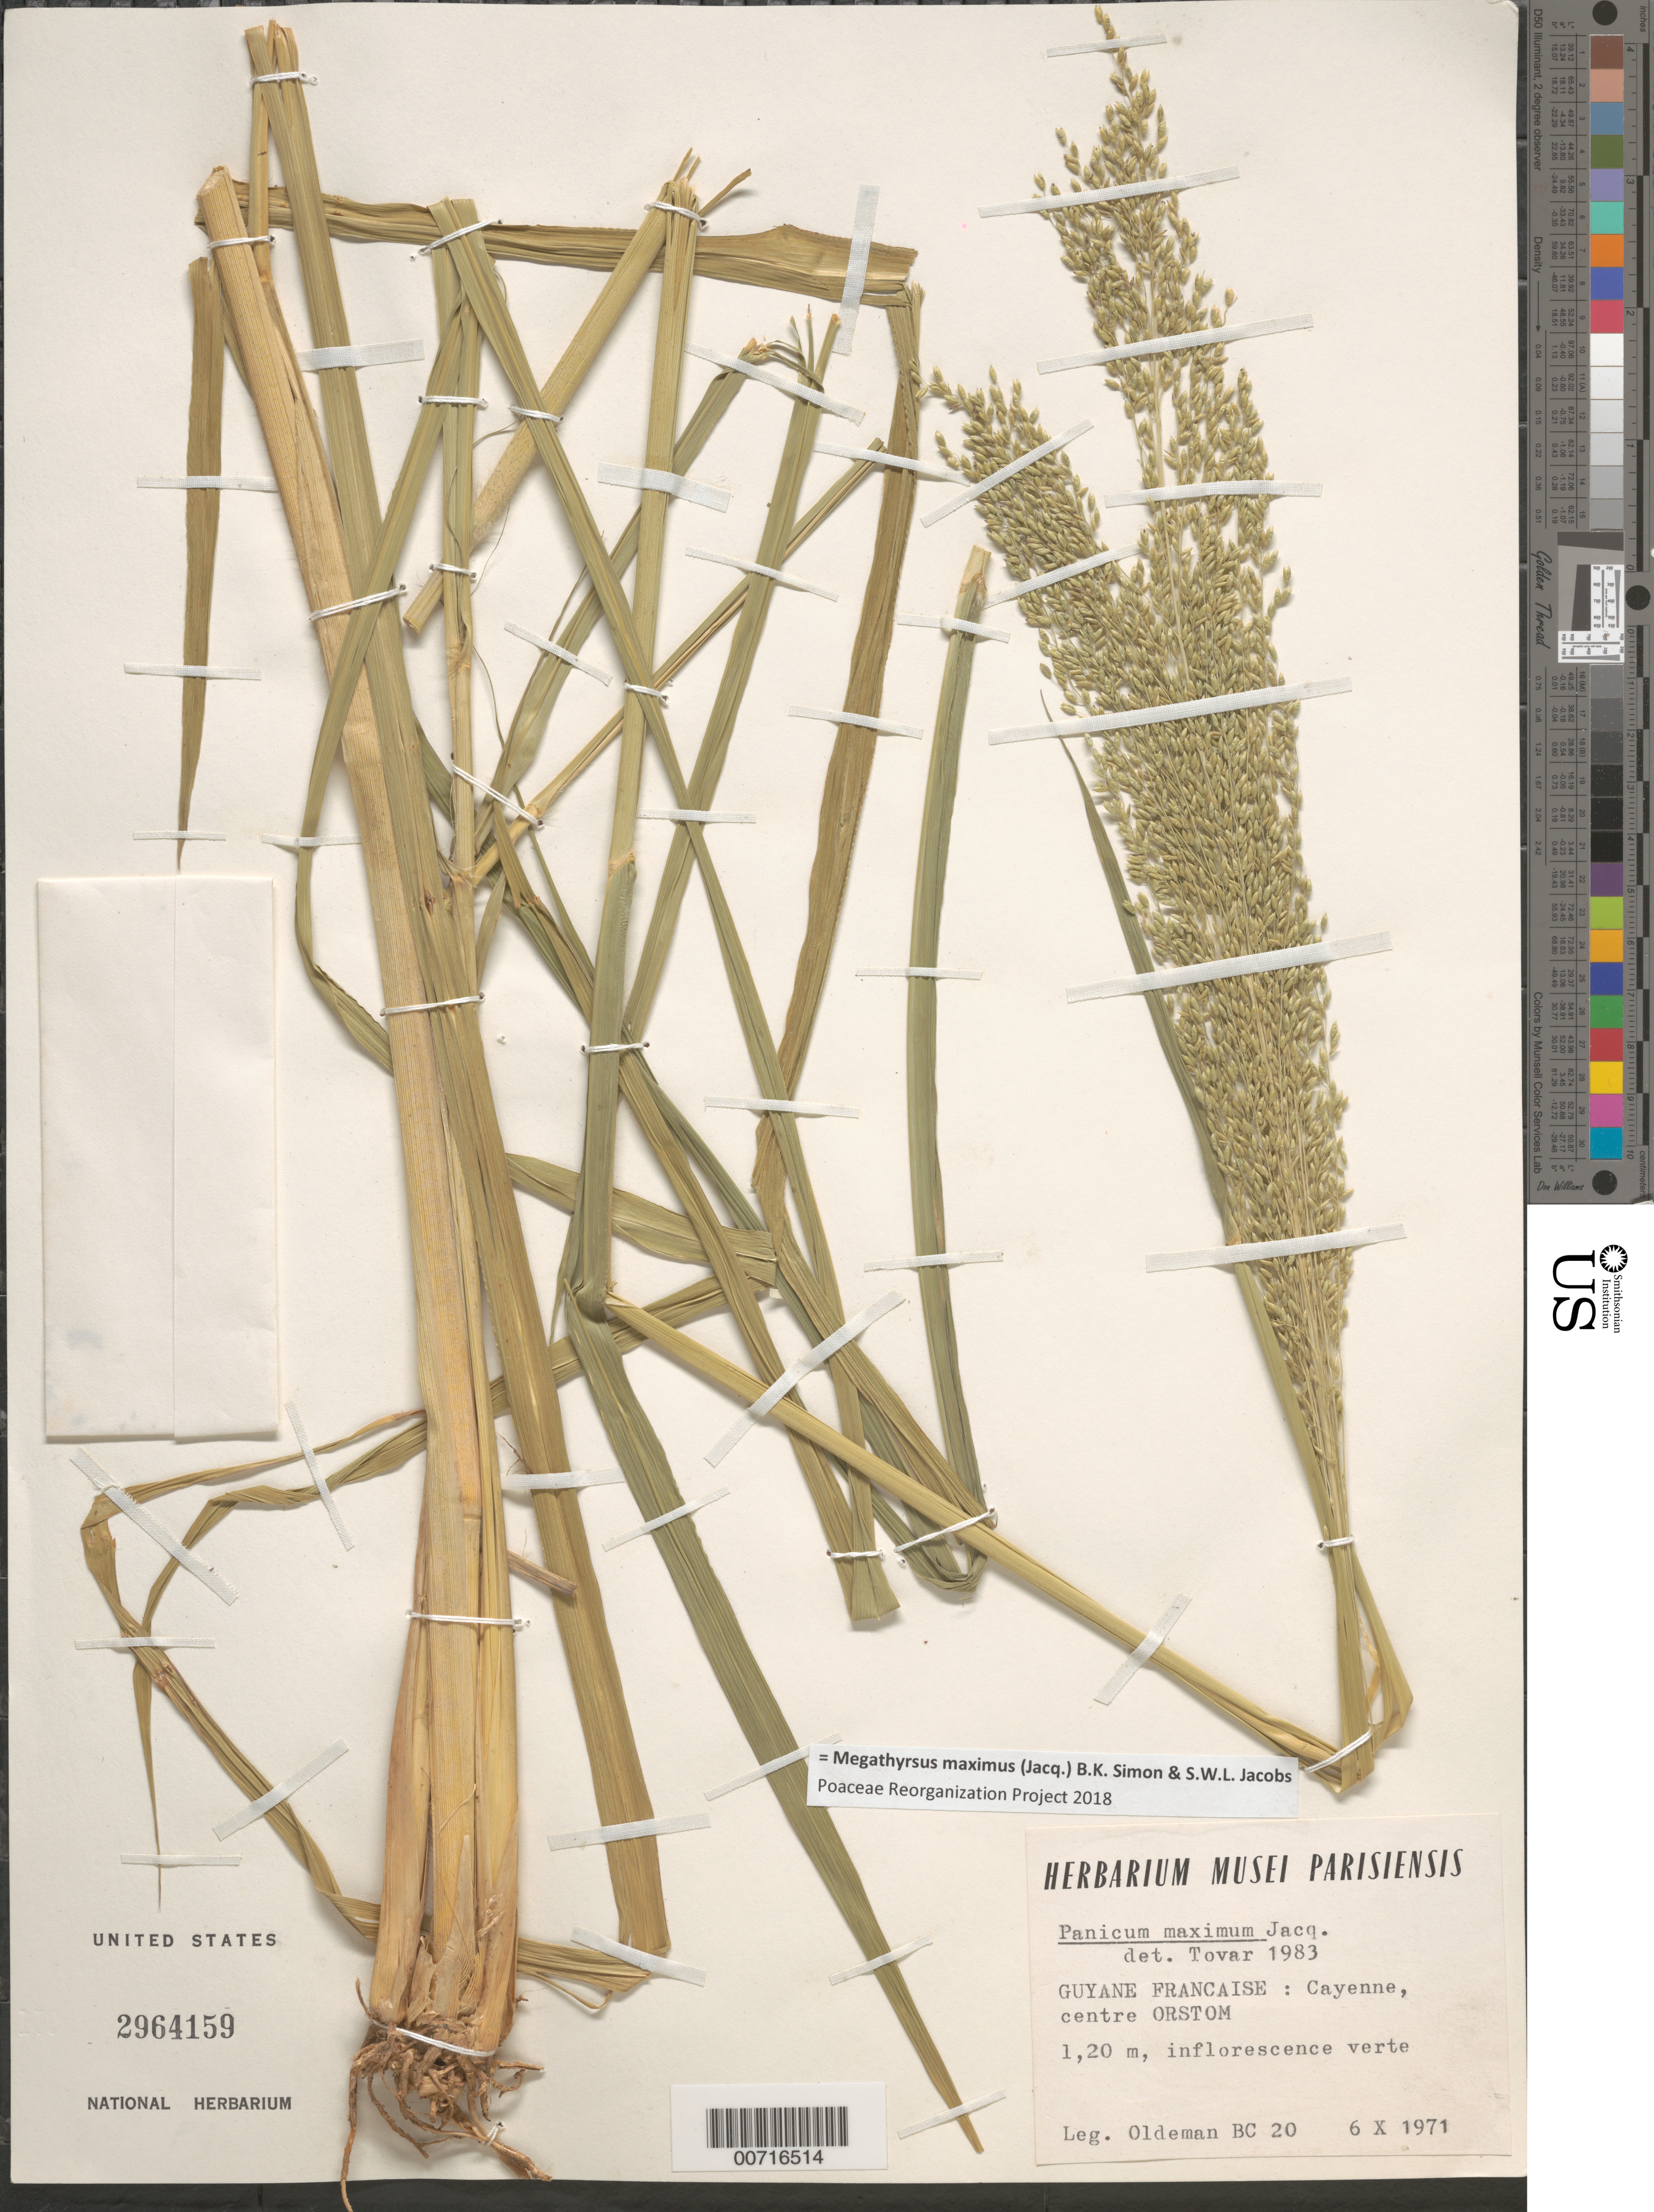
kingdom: Plantae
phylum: Tracheophyta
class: Liliopsida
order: Poales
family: Poaceae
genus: Panicum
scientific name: Panicum maximum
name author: Jacq.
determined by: Tovar, --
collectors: R. Oldeman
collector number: BC 20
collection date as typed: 6-Oct-71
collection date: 1971-10-06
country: French Guiana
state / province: Cayenne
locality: Cayenne, Centre ORSTOM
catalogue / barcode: US 2964159